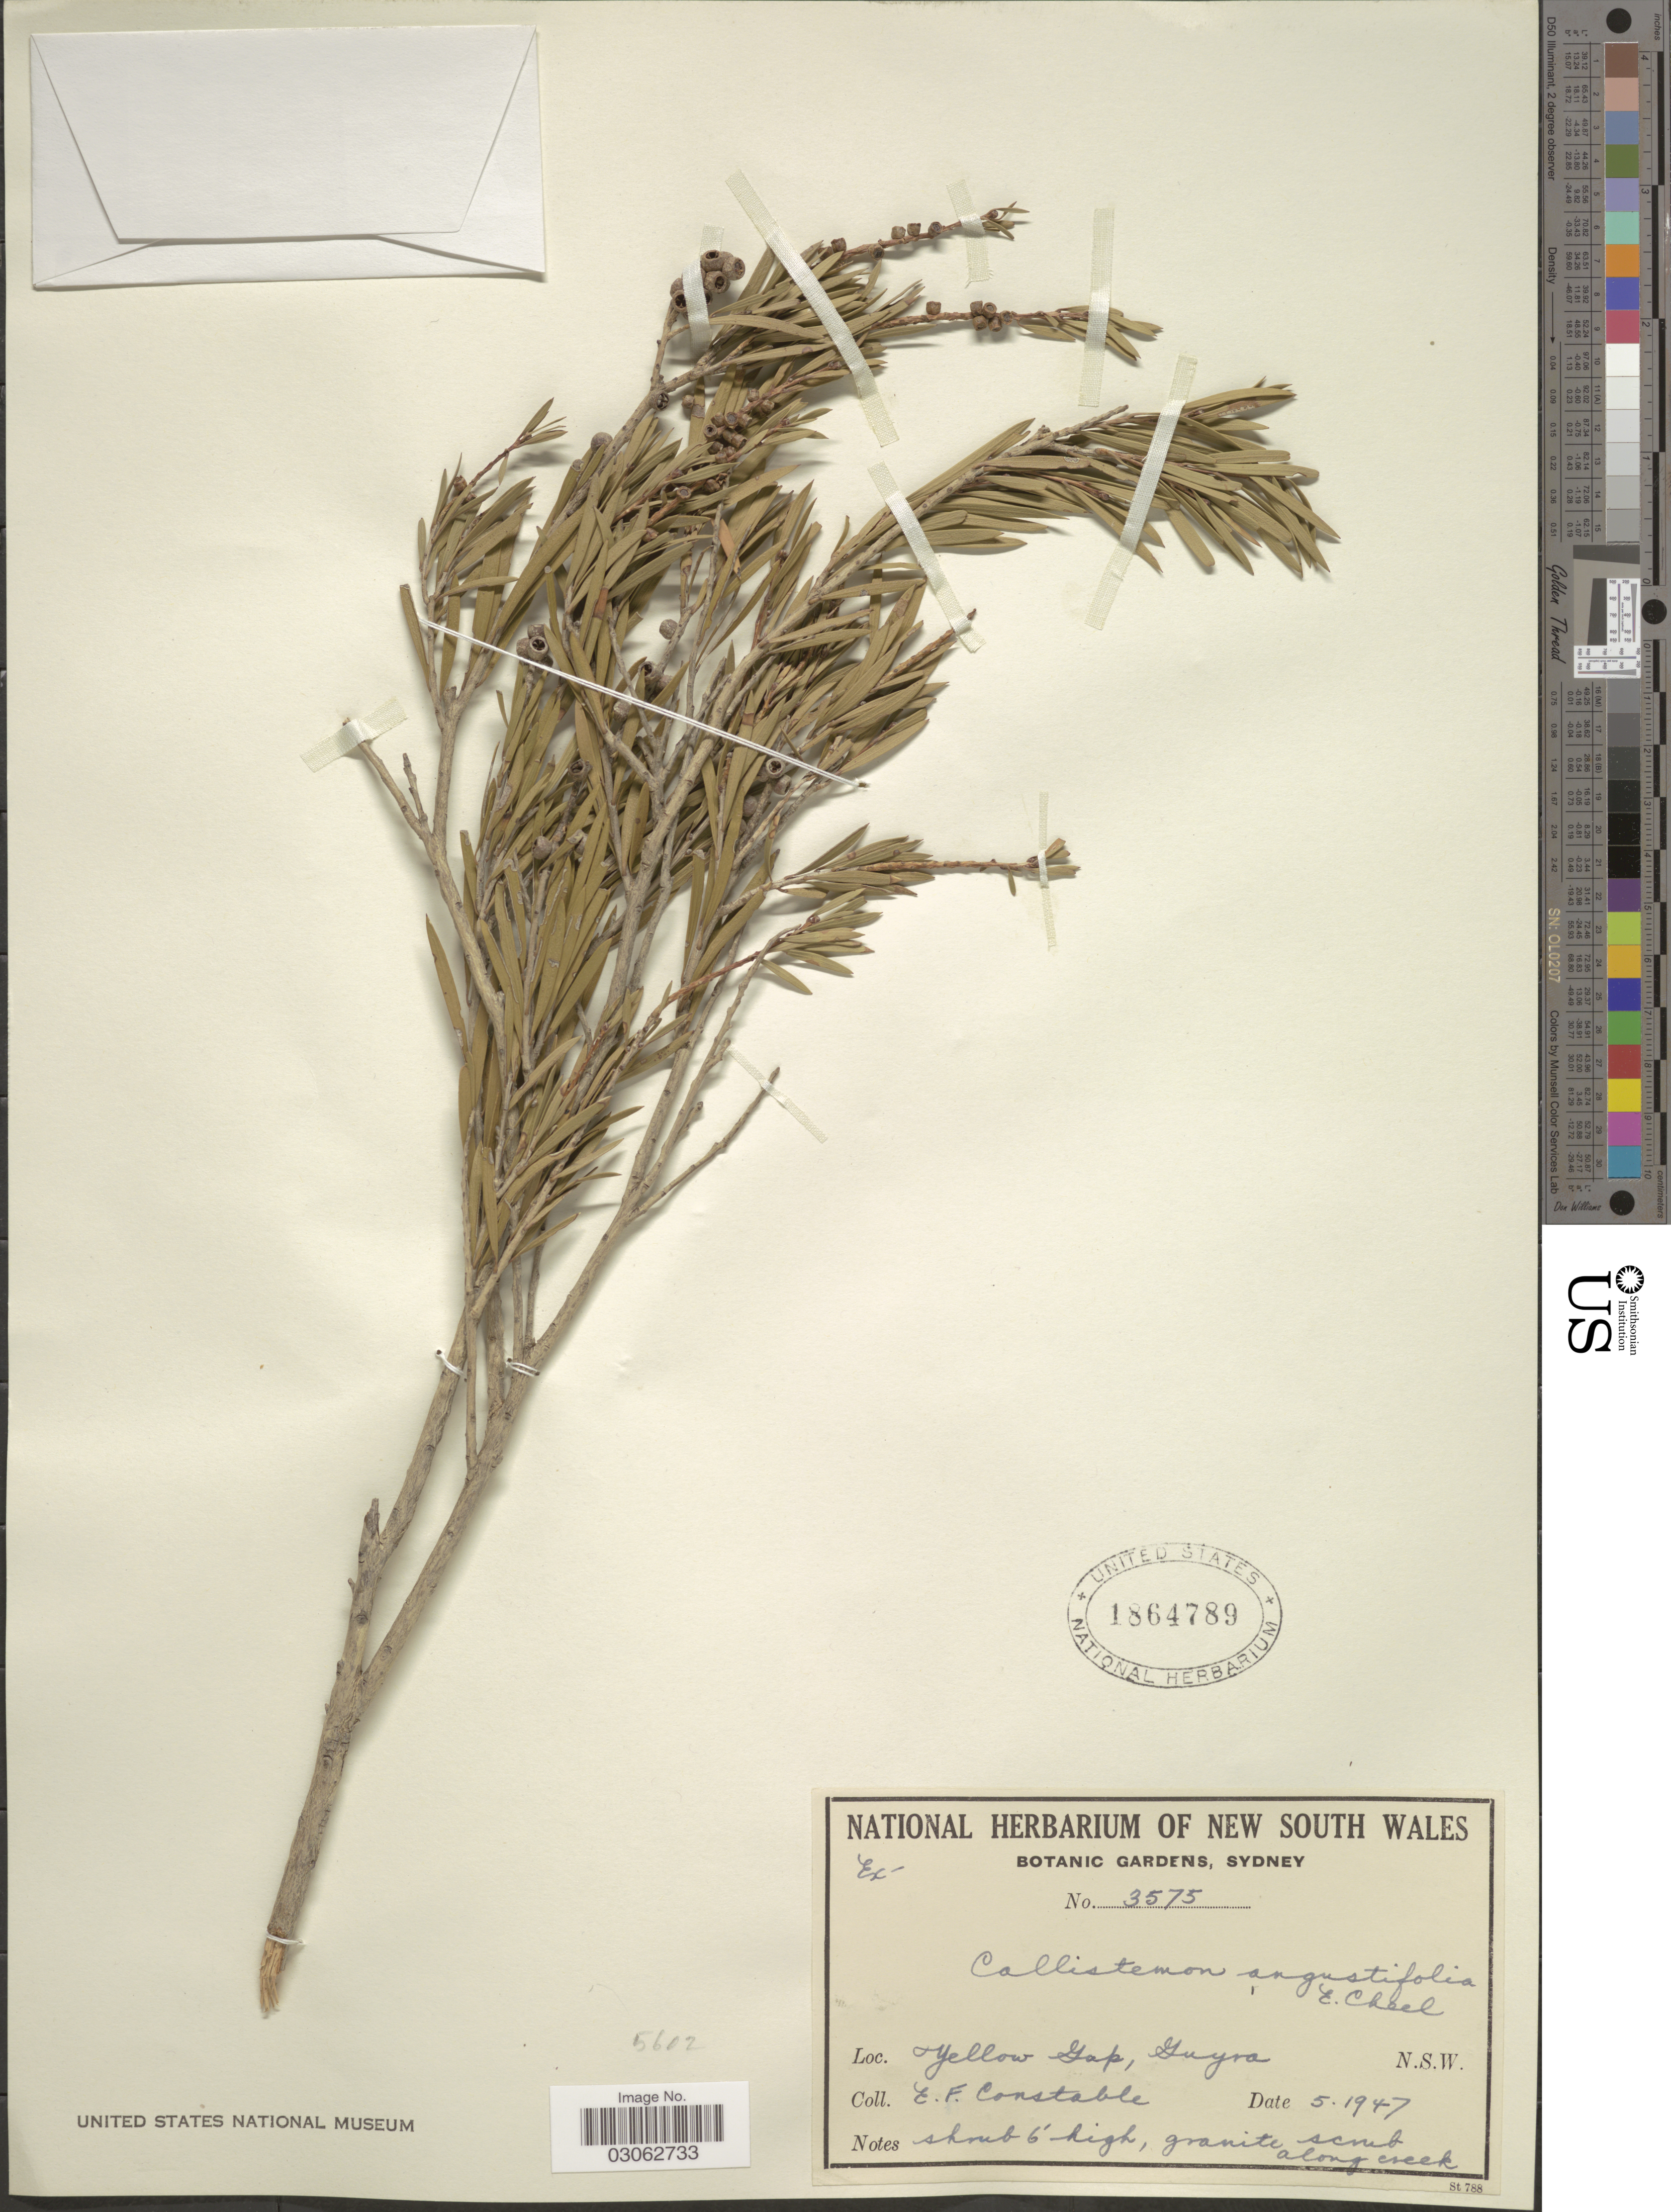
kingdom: Plantae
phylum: Tracheophyta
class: Magnoliopsida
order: Myrtales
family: Myrtaceae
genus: Callistemon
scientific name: Callistemon angustifolia Cheel ined.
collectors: E. F. Constable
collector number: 3575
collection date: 1947-05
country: Australia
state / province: New South Wales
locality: Yellow Gap, Guyra. N.S.W.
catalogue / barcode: US 1864789